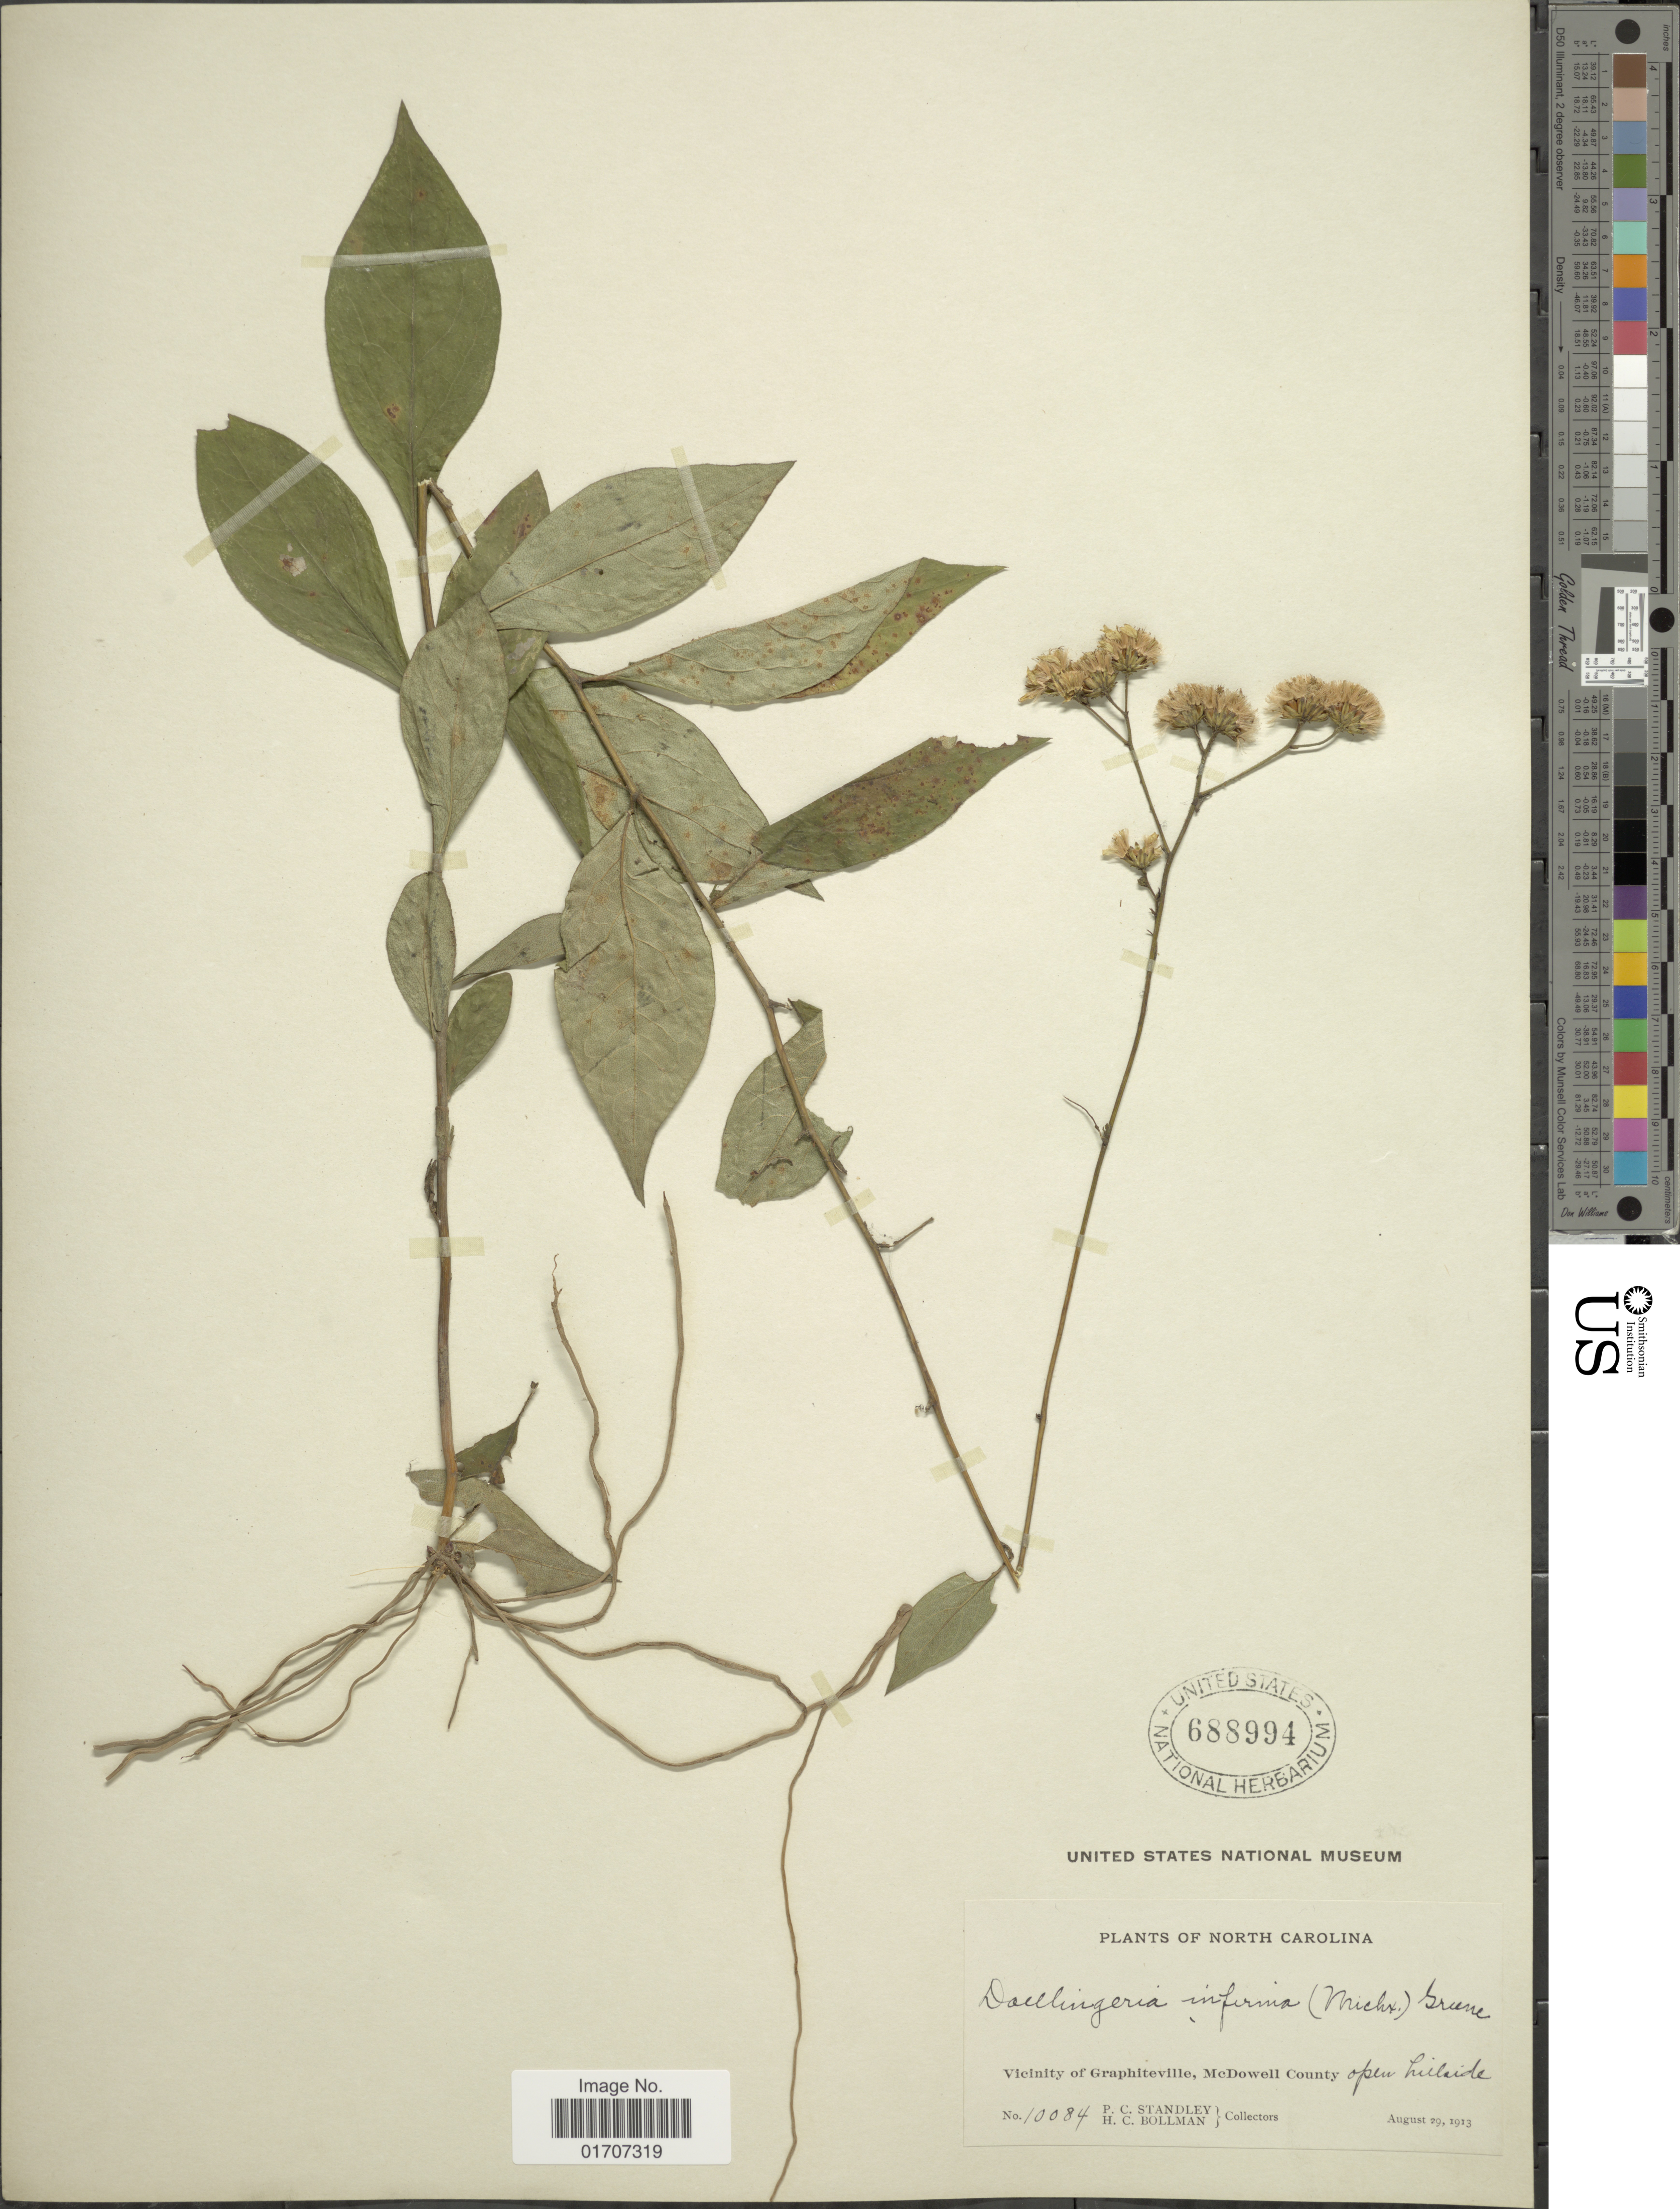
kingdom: Plantae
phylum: Tracheophyta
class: Magnoliopsida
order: Asterales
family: Asteraceae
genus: Doellingeria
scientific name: Doellingeria infirma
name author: (Michx.) Greene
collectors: P. C. Standley & H. C. Bollman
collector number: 10084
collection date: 1913-08-29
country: United States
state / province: North Carolina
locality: Vicinity of Graphiteville, McDowell County, open hillside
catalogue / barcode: US 688994